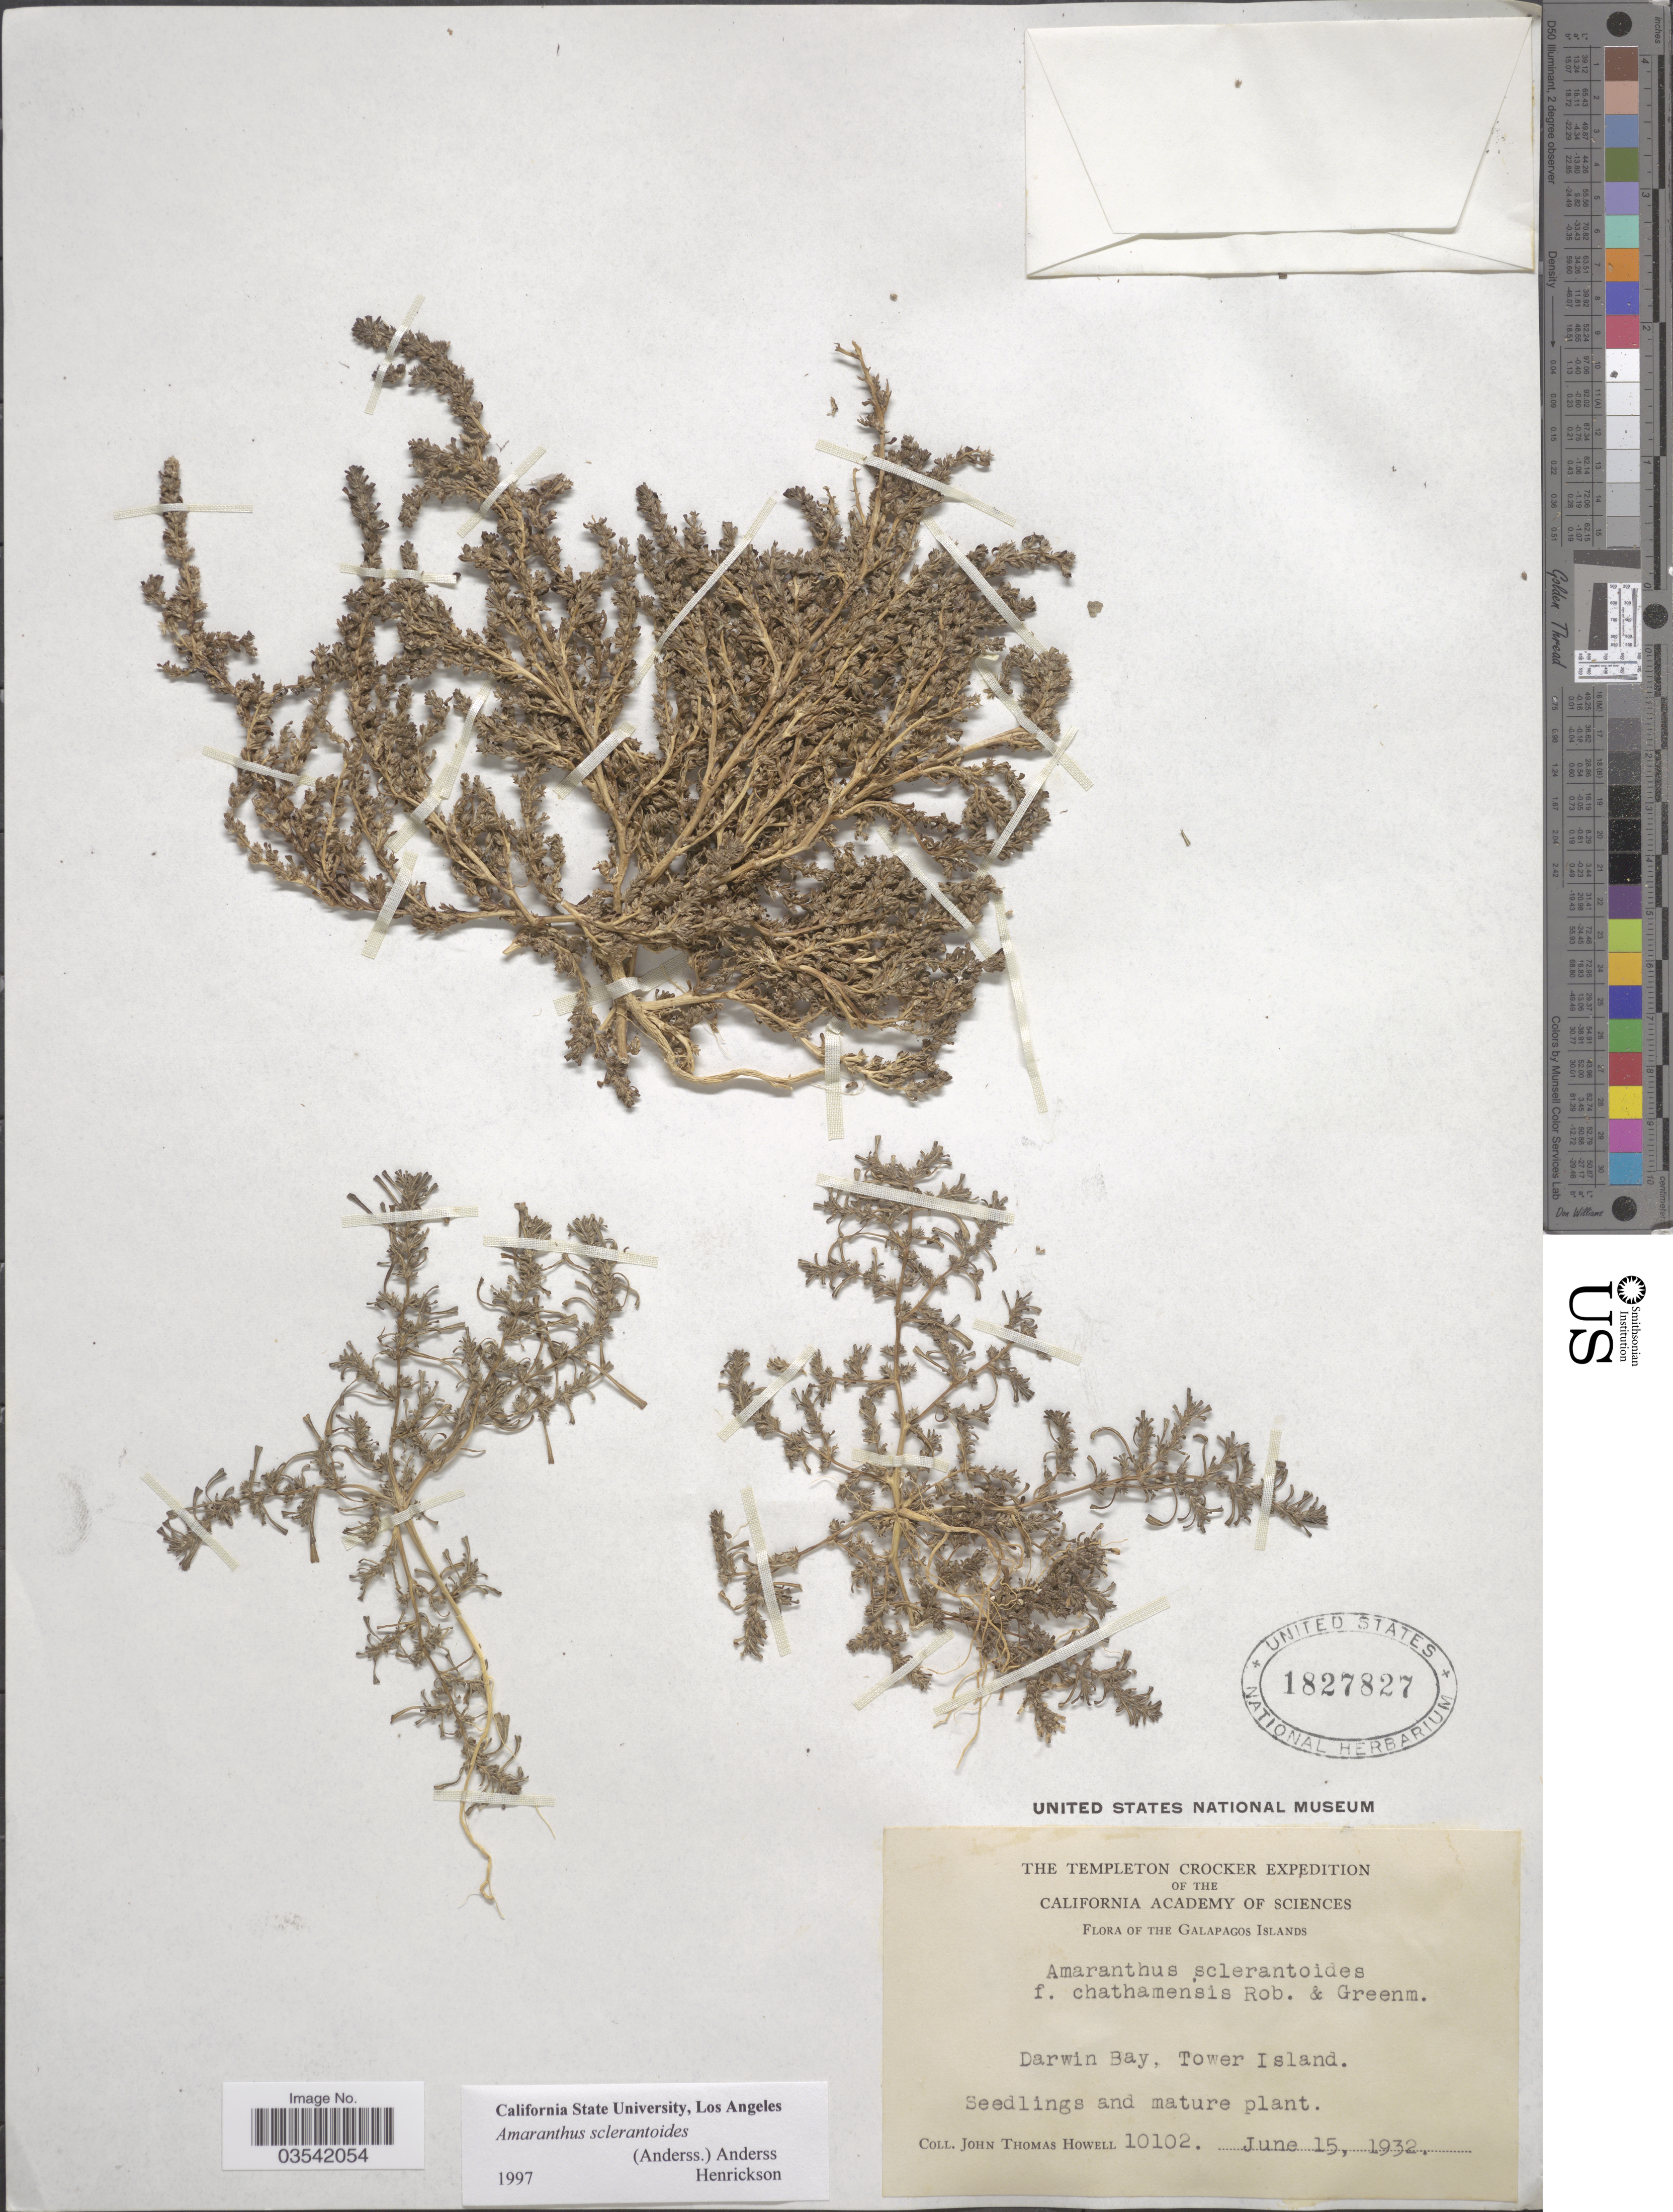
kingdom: Plantae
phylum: Tracheophyta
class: Magnoliopsida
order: Caryophyllales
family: Amaranthaceae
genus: Amaranthus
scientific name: Amaranthus sclerantoides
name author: (Andersson) Andersson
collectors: J. T. Howell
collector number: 10102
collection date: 1932-06-15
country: Ecuador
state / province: Colón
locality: Galapagos Islands. Darwin Bay, Tower Island.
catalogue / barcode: US 1827827